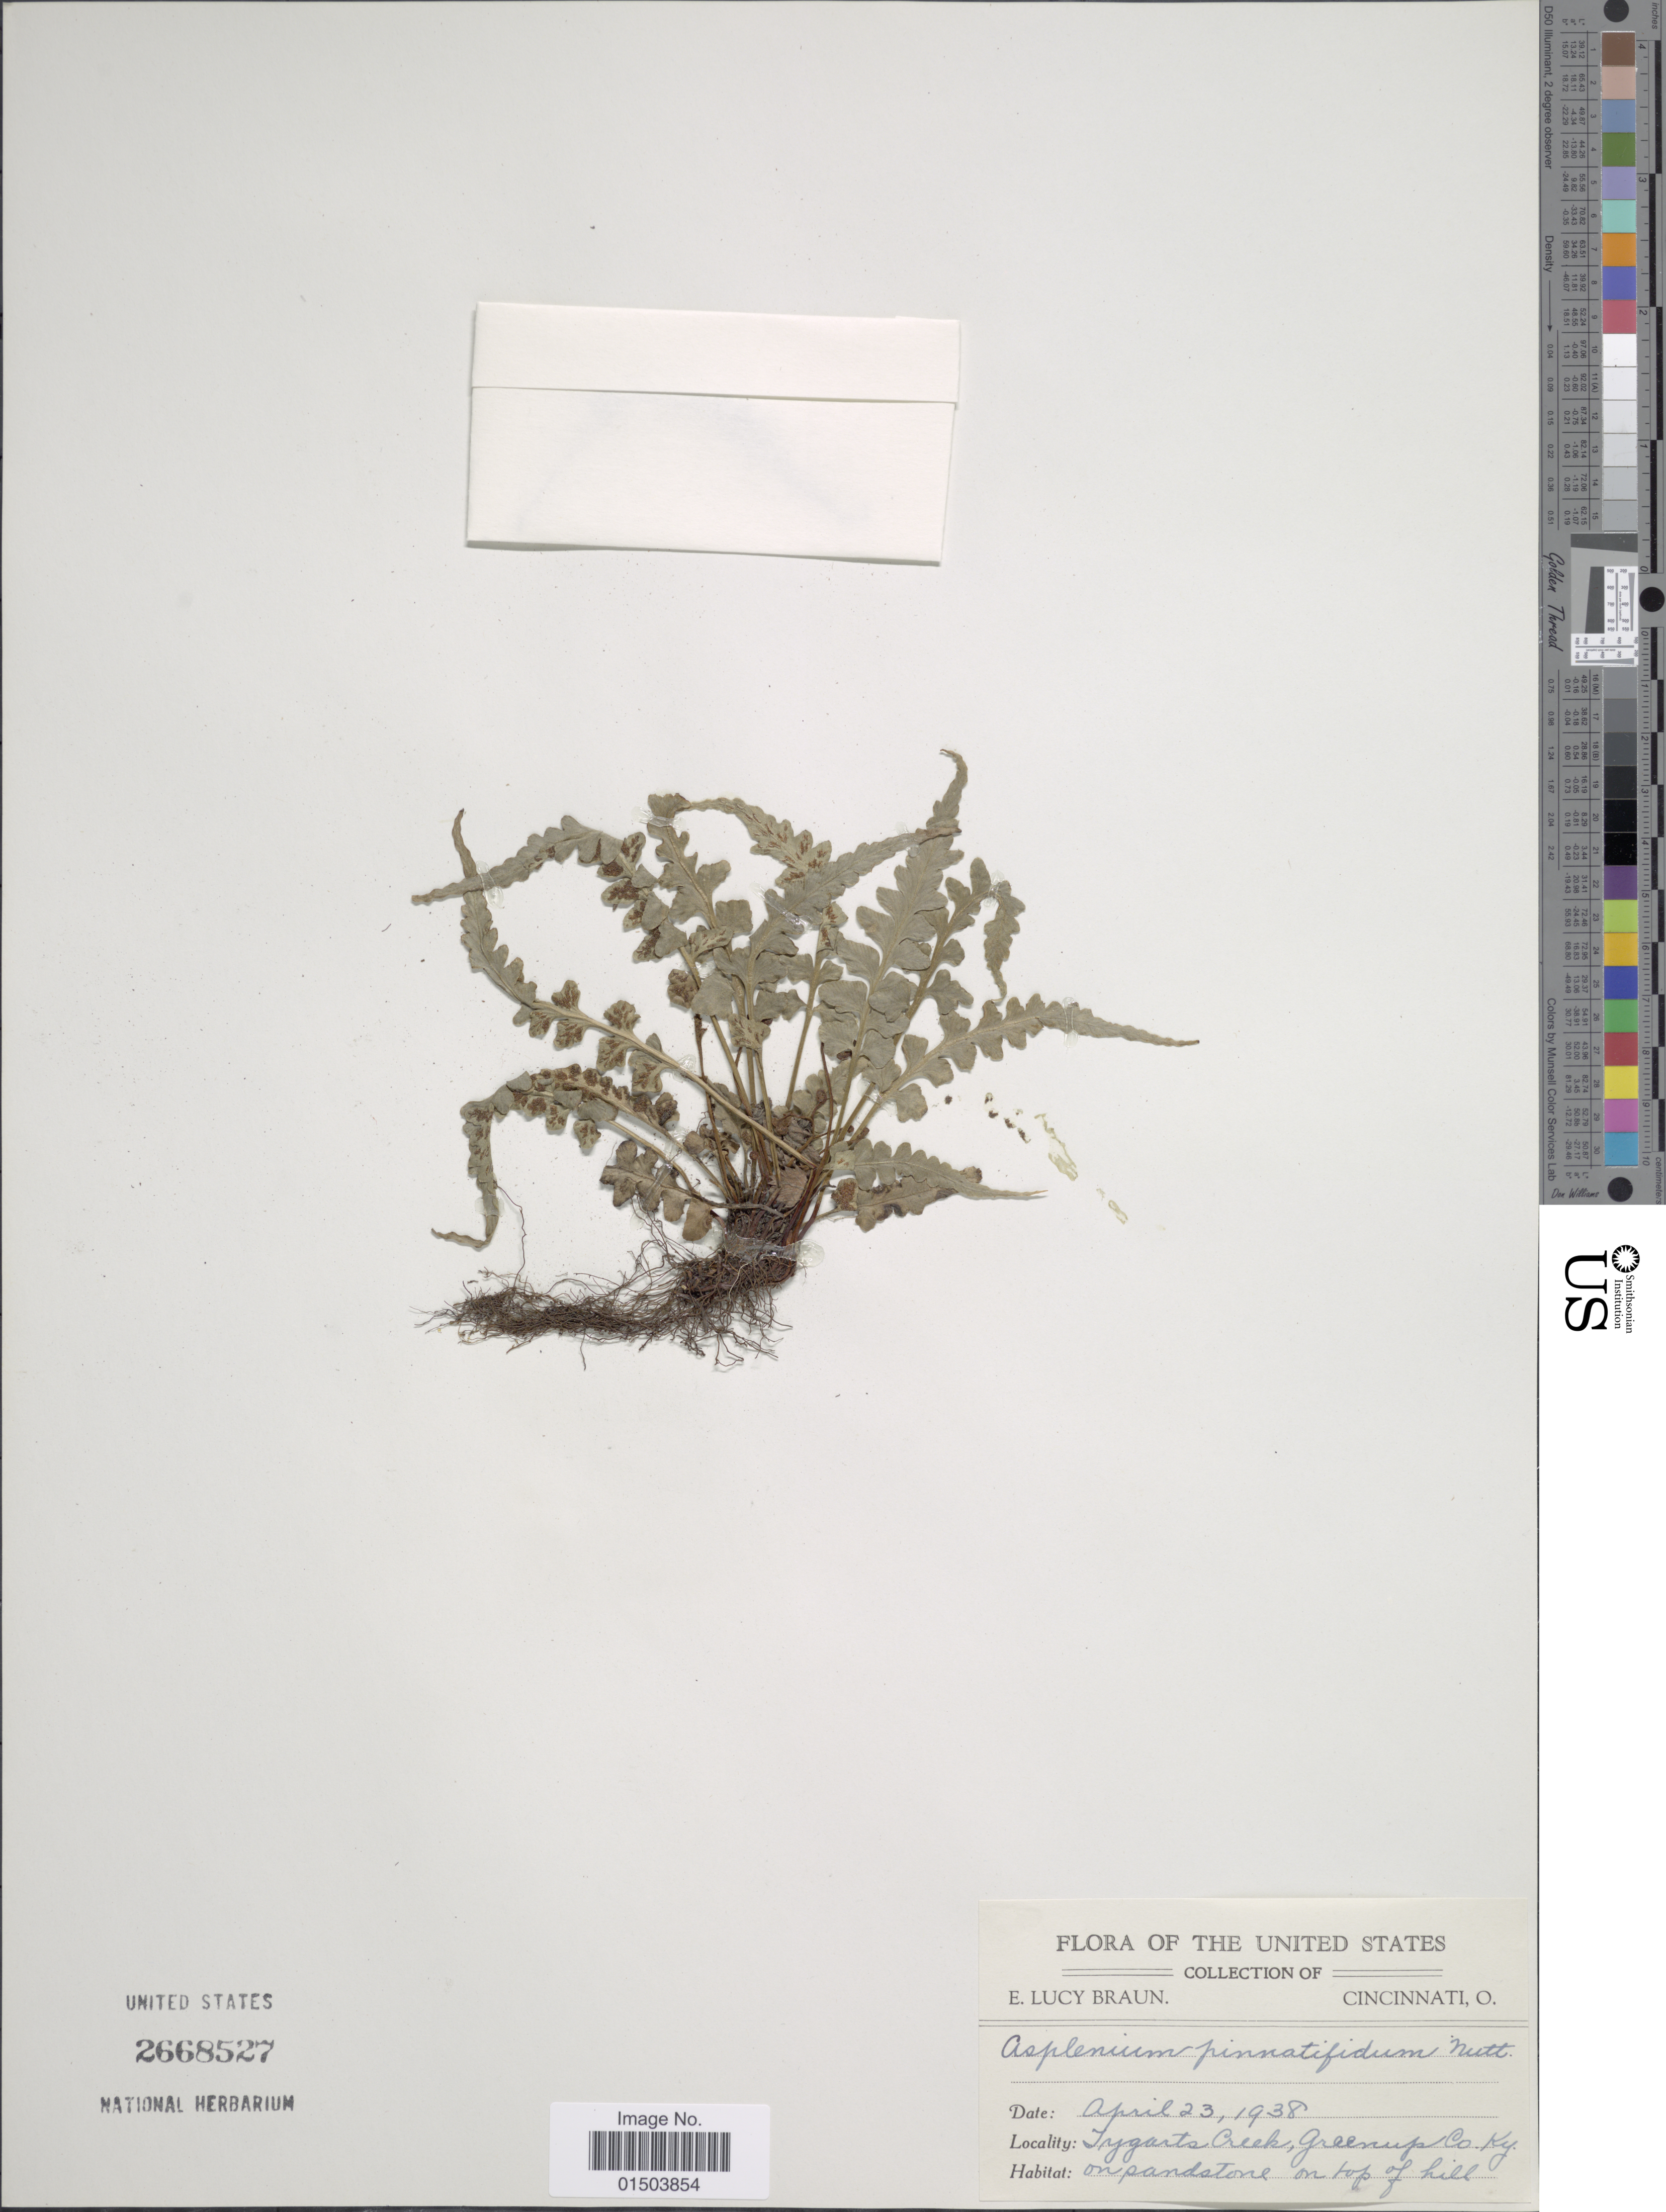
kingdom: Plantae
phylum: Tracheophyta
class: Polypodiopsida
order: Polypodiales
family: Aspleniaceae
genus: Asplenium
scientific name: Asplenium pinnatifidum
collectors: E. L. Braun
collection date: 1938-04-23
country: United States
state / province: Kentucky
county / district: Greenup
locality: Tygarts Creek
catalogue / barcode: US 2668527